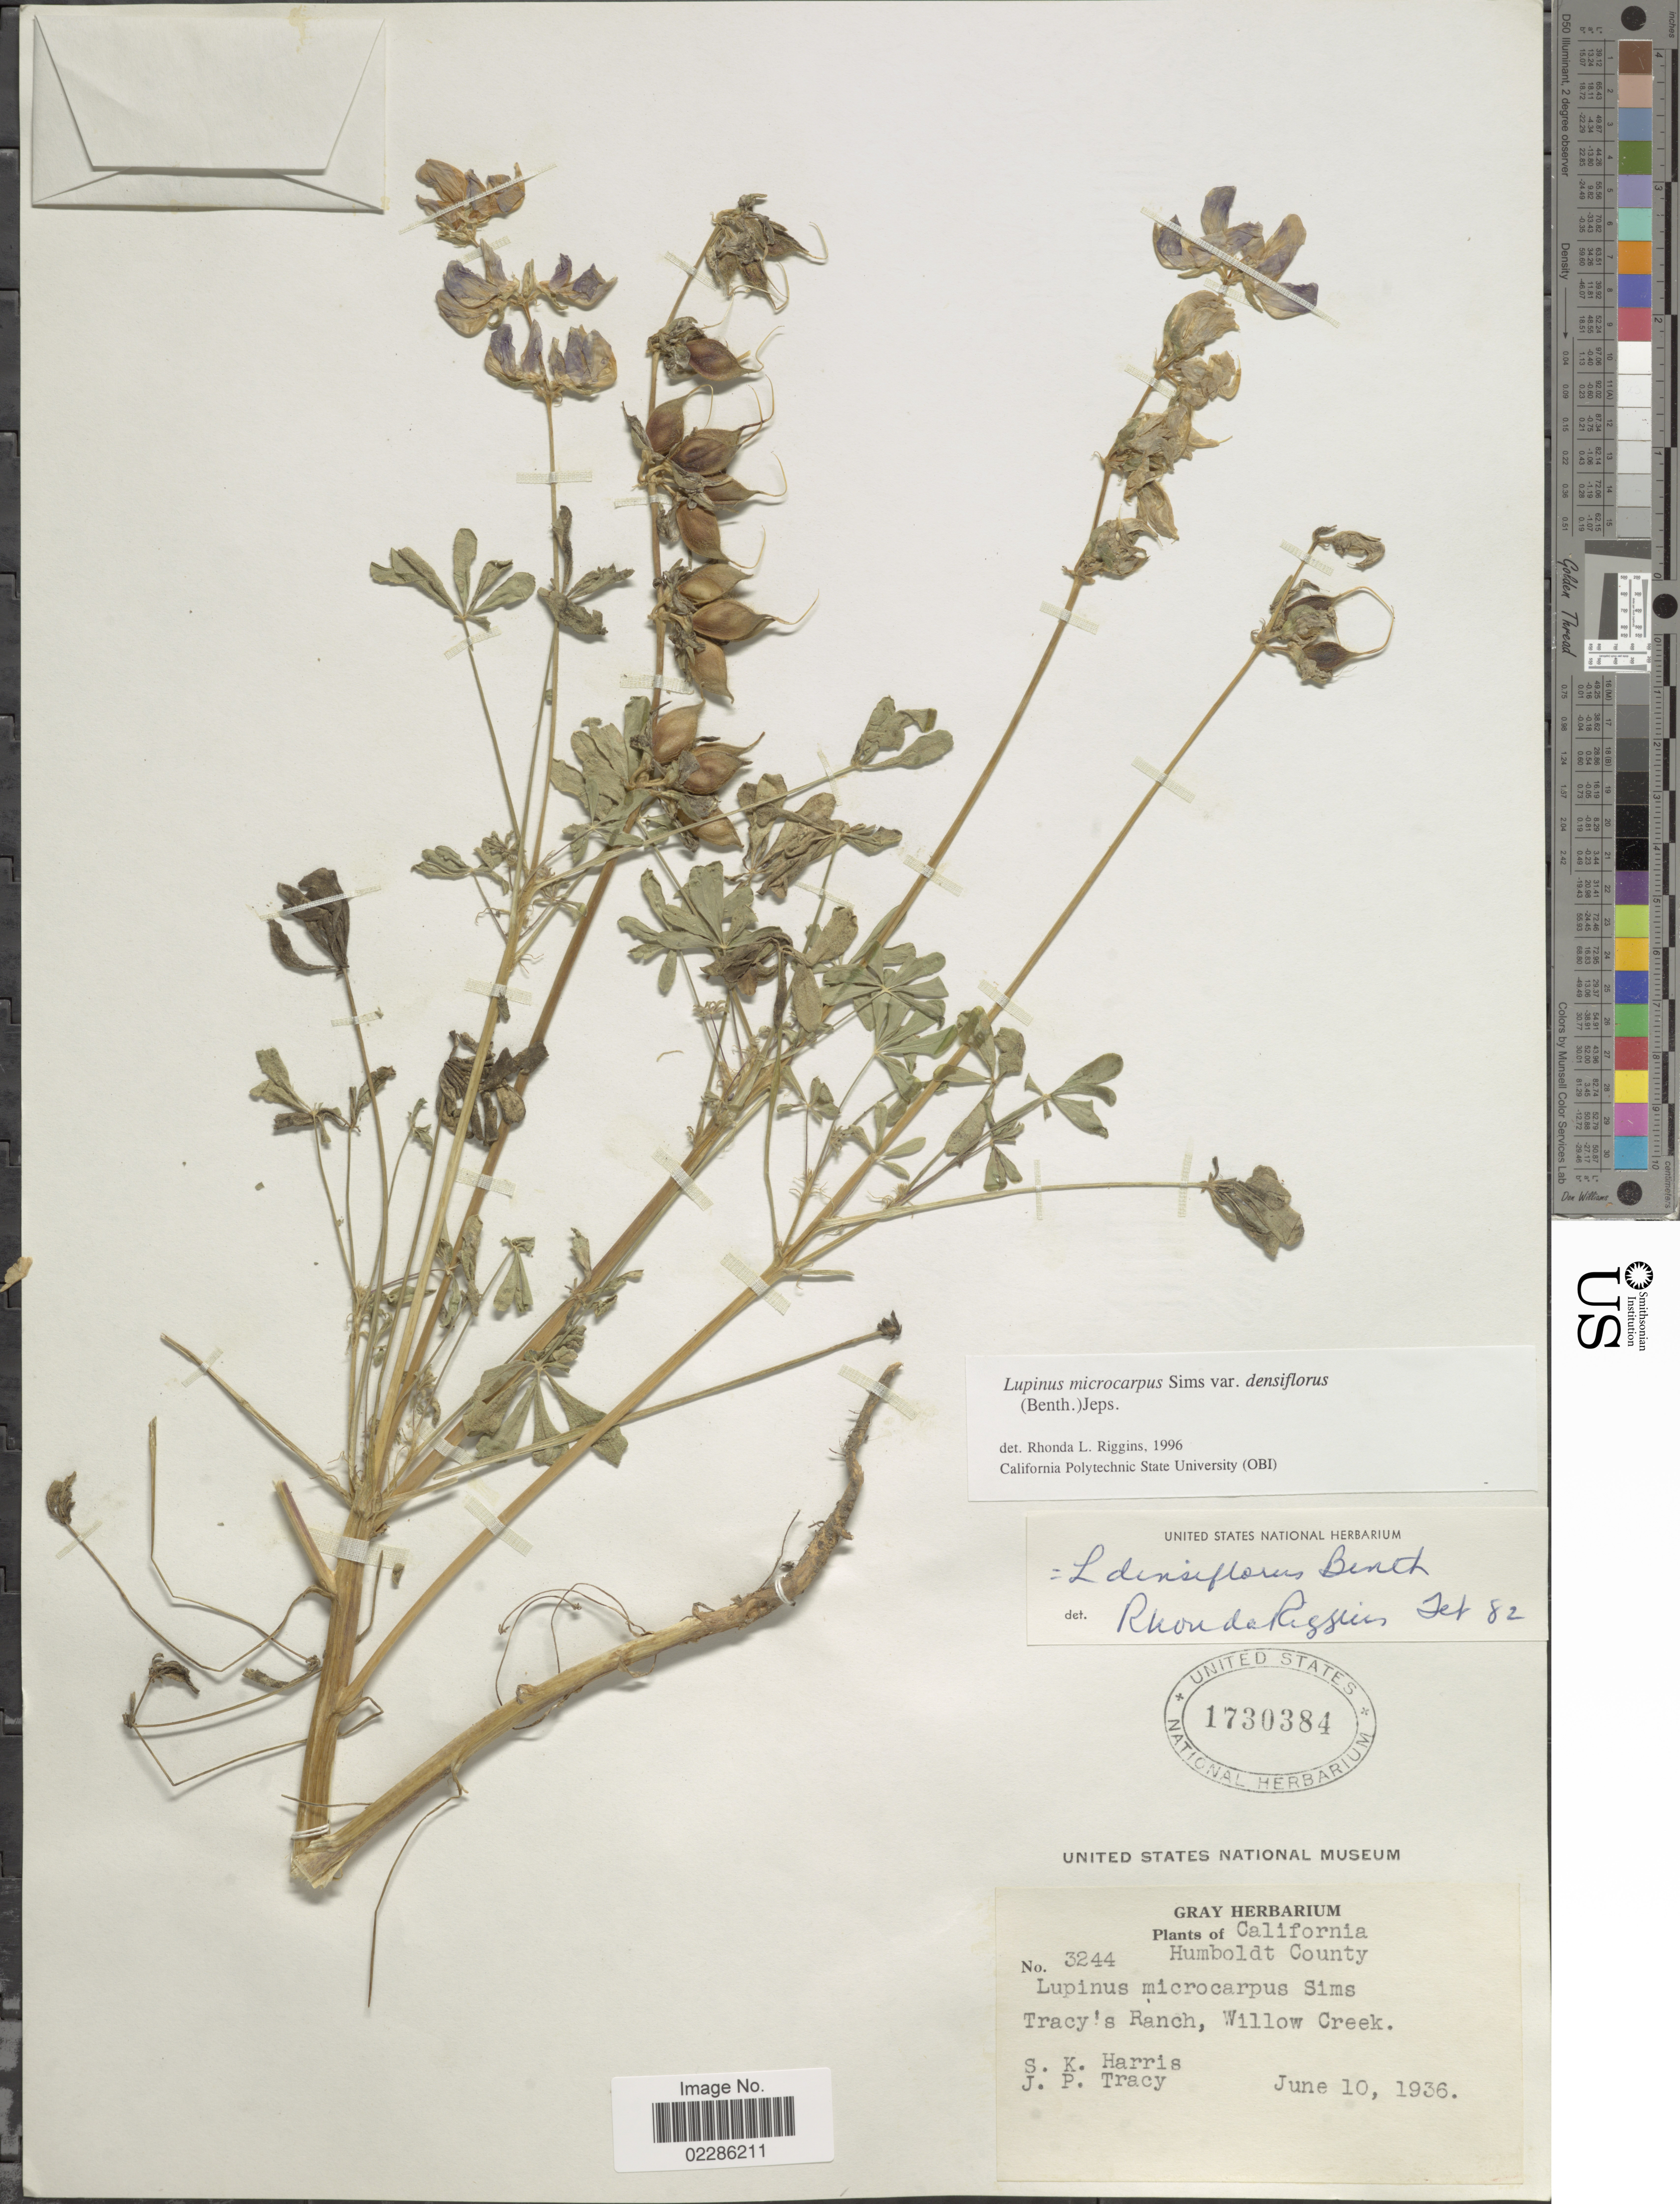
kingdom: Plantae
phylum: Tracheophyta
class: Magnoliopsida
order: Fabales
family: Fabaceae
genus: Lupinus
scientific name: Lupinus microcarpus var. densiflorus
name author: (Benth.) Jeps.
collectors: S. K. Harris & J. Tracy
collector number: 3244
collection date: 1936-06-10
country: United States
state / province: California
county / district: Humboldt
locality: Humboldt County, Tracy's Ranch, Willow Creek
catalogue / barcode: US 1730384